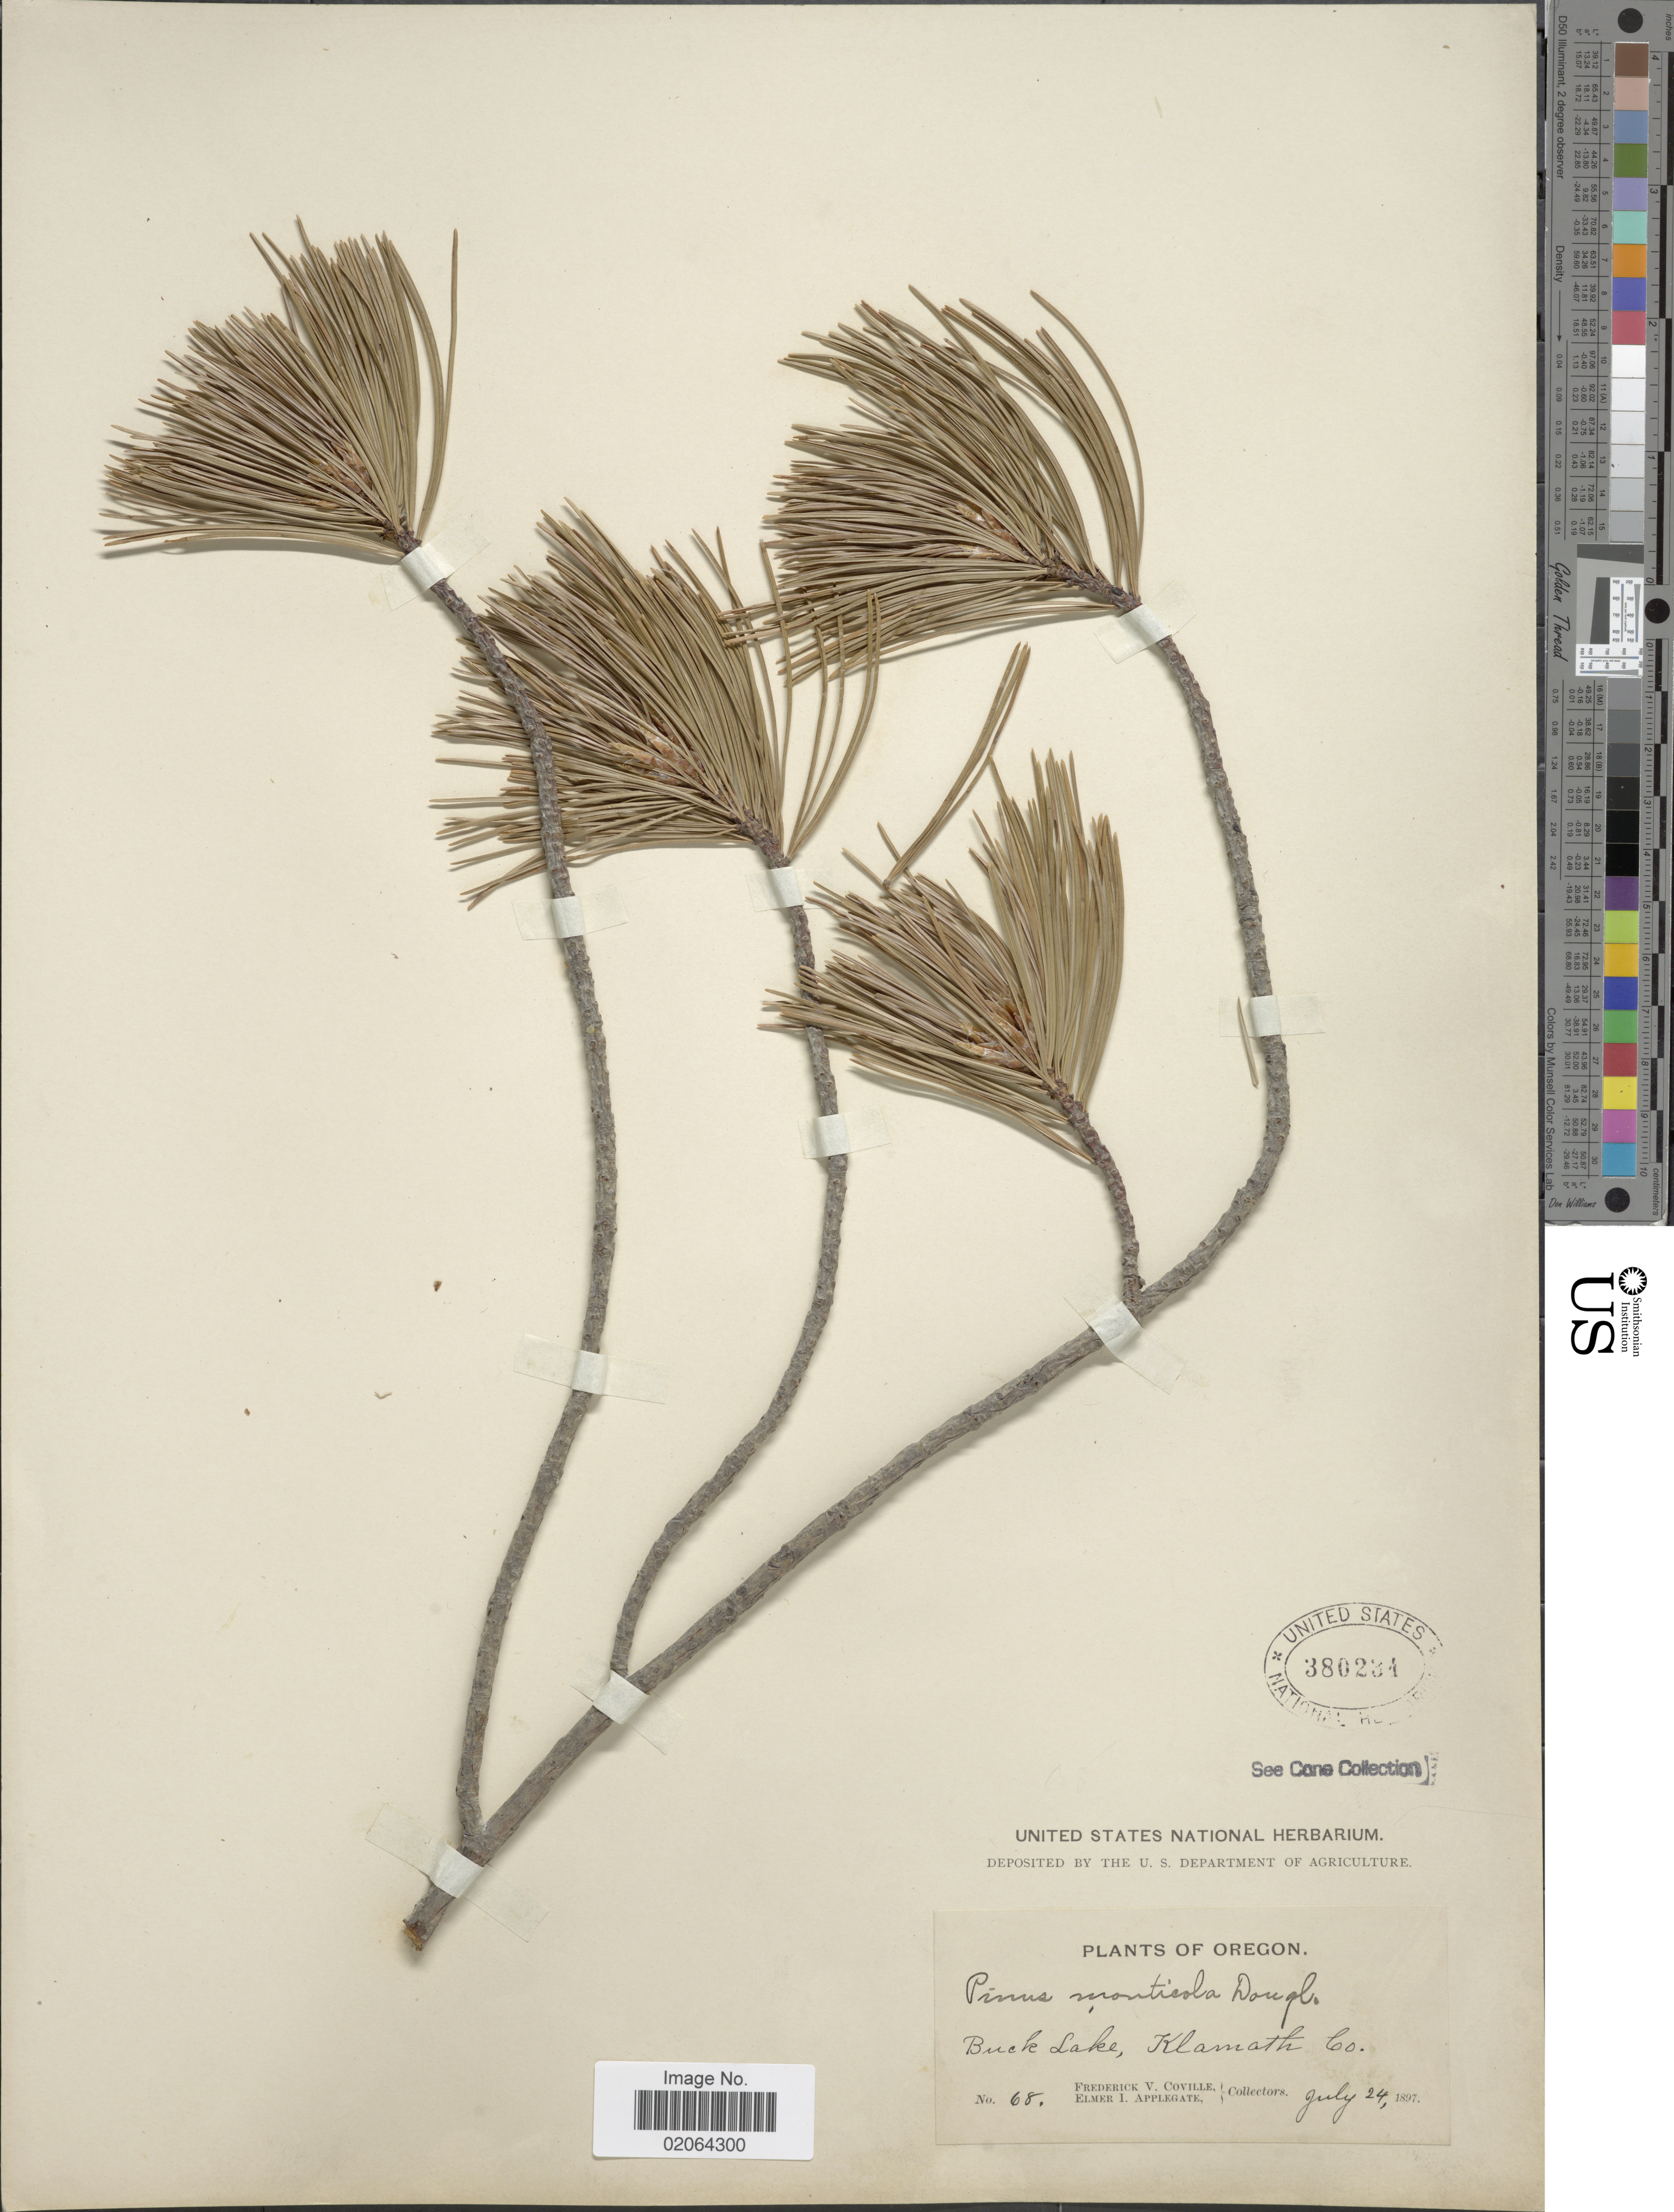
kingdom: Plantae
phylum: Tracheophyta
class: Pinopsida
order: Pinales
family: Pinaceae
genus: Pinus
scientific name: Pinus monticola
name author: Douglas ex D. Don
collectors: F. V. Coville & E. I. Applegate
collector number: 68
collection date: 1897-07-24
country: United States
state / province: Oregon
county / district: Klamath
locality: Oregon, Buck Lake, Klamath Co.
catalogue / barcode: US 380231